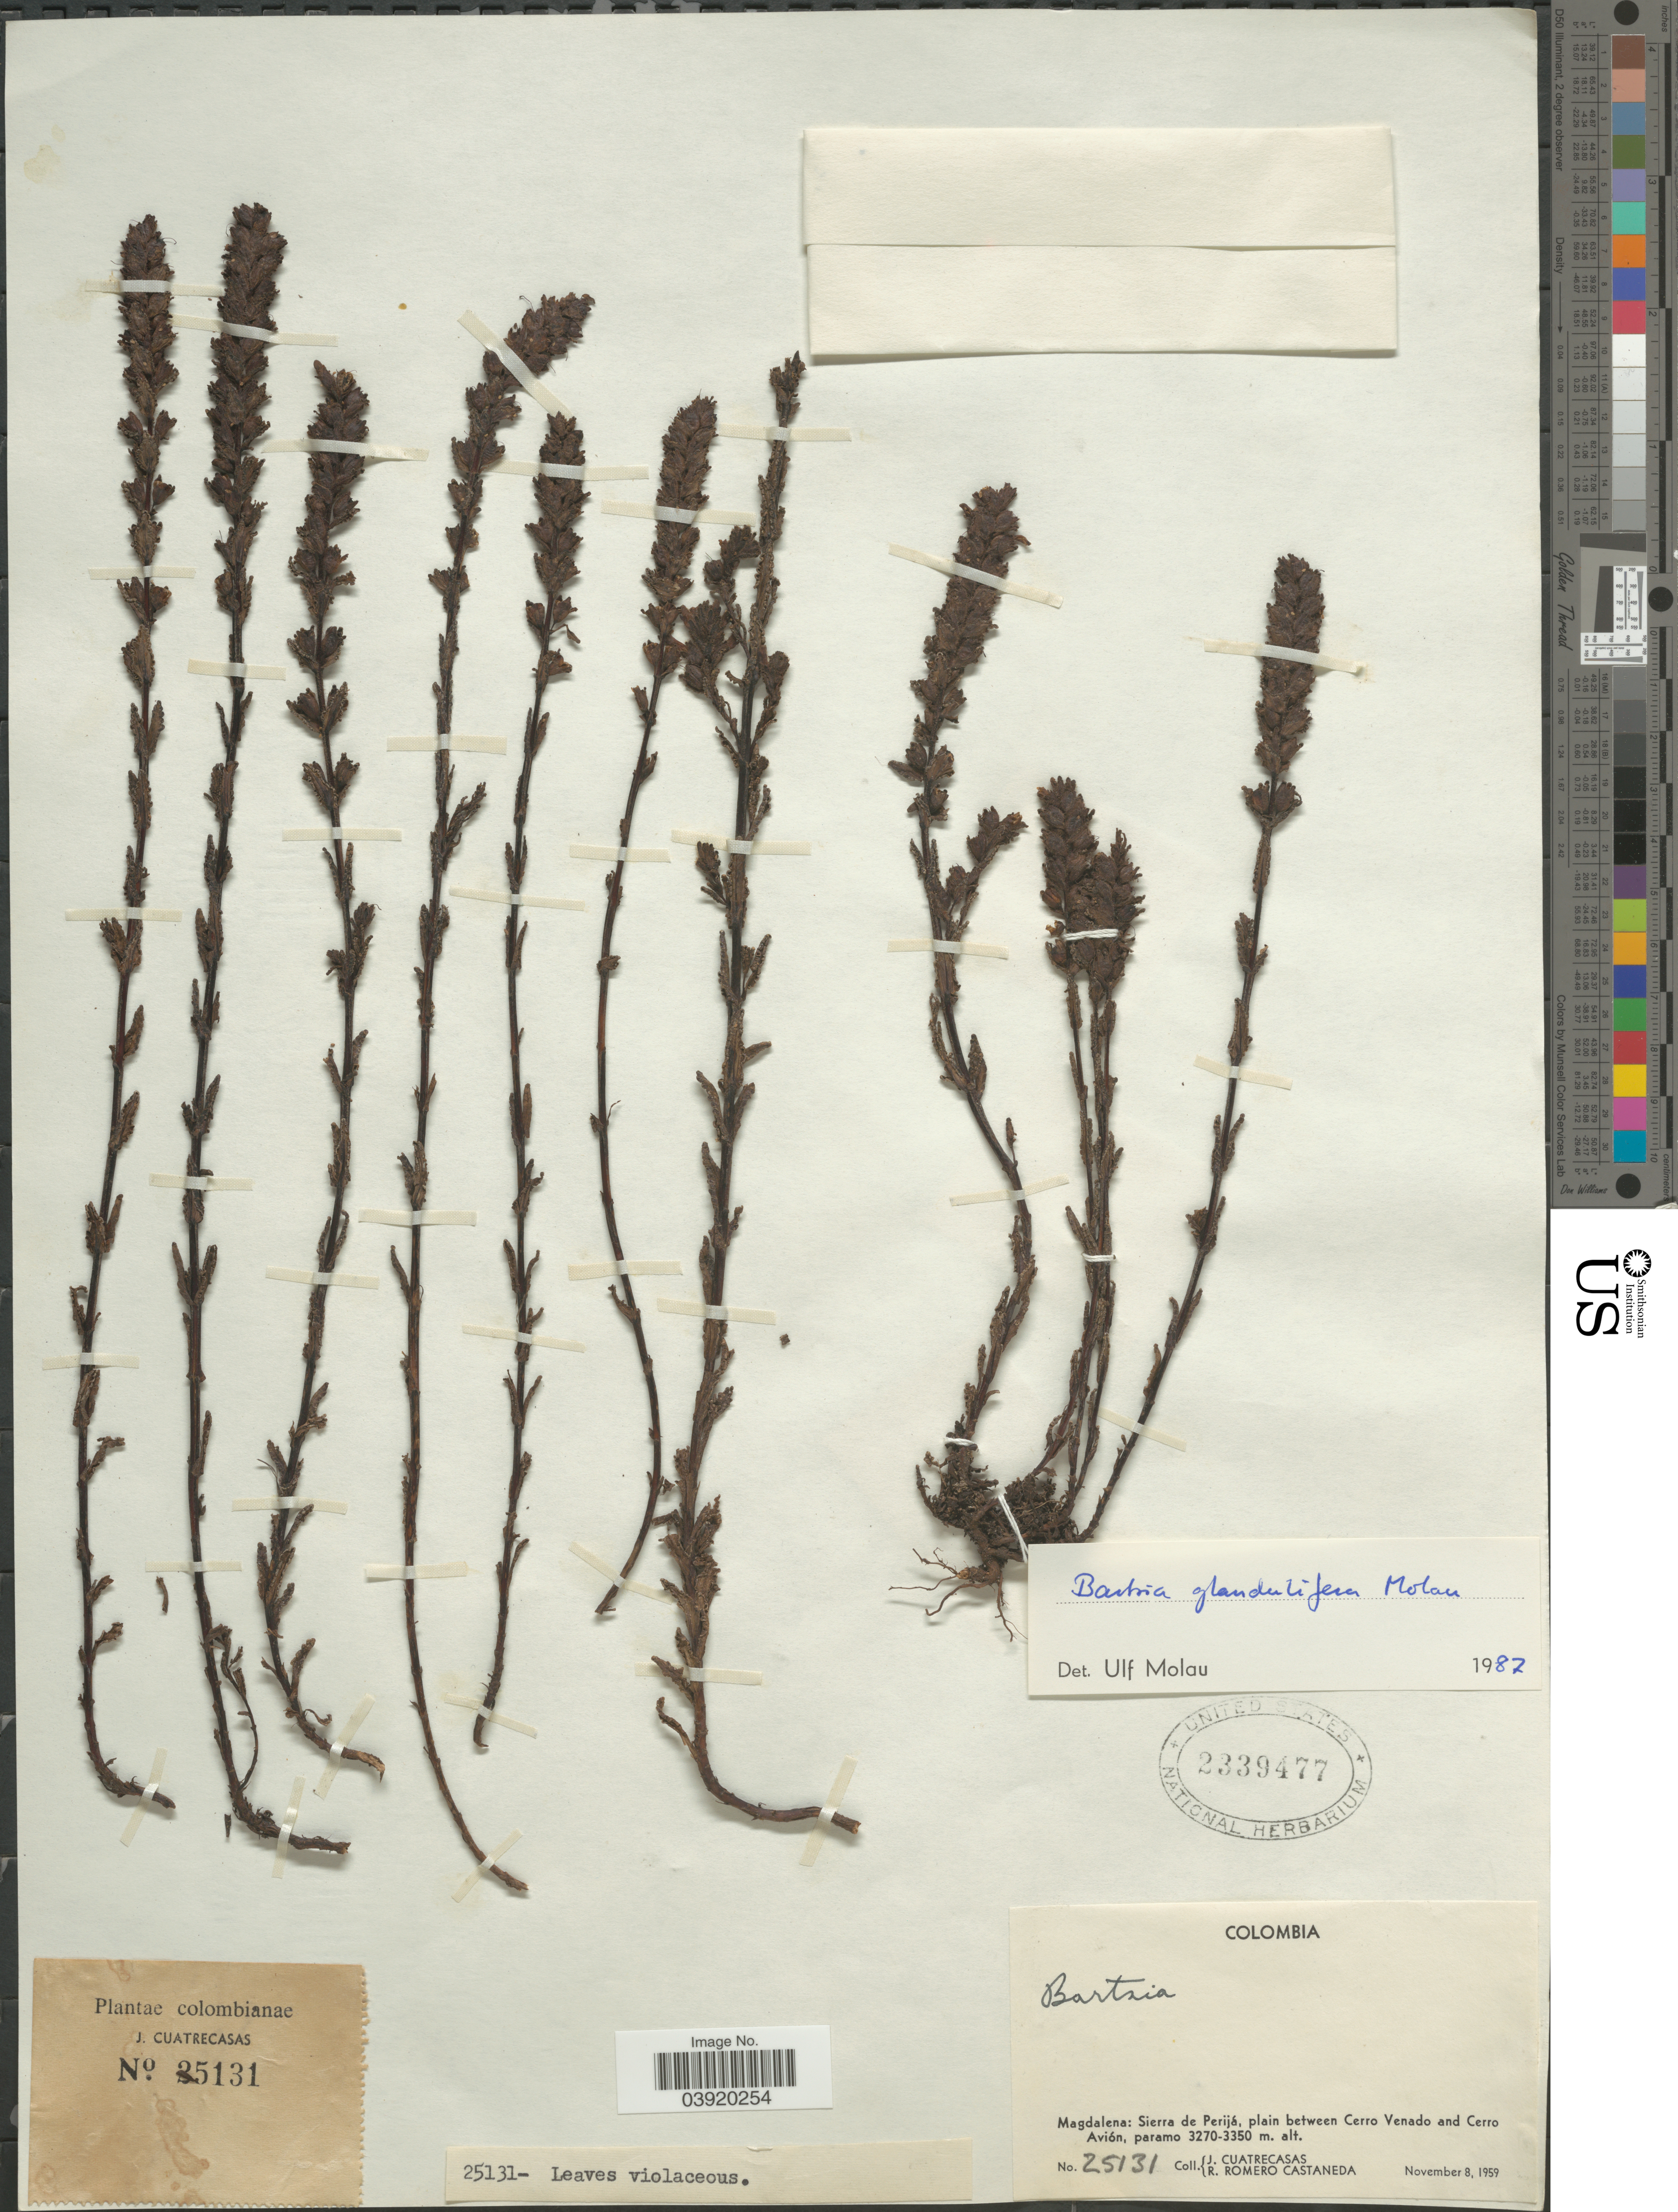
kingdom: Plantae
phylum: Tracheophyta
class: Magnoliopsida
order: Lamiales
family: Orobanchaceae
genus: Bartsia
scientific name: Bartsia glandulifera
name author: Molau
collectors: J. Cuatrecasas & R. Romero Castañeda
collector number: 25131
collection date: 1959-11-08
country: Colombia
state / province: Magdalena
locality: Sierra de Perijá, plain between Cerro Venado and Cerro Avión.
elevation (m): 3270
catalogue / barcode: US 2339477